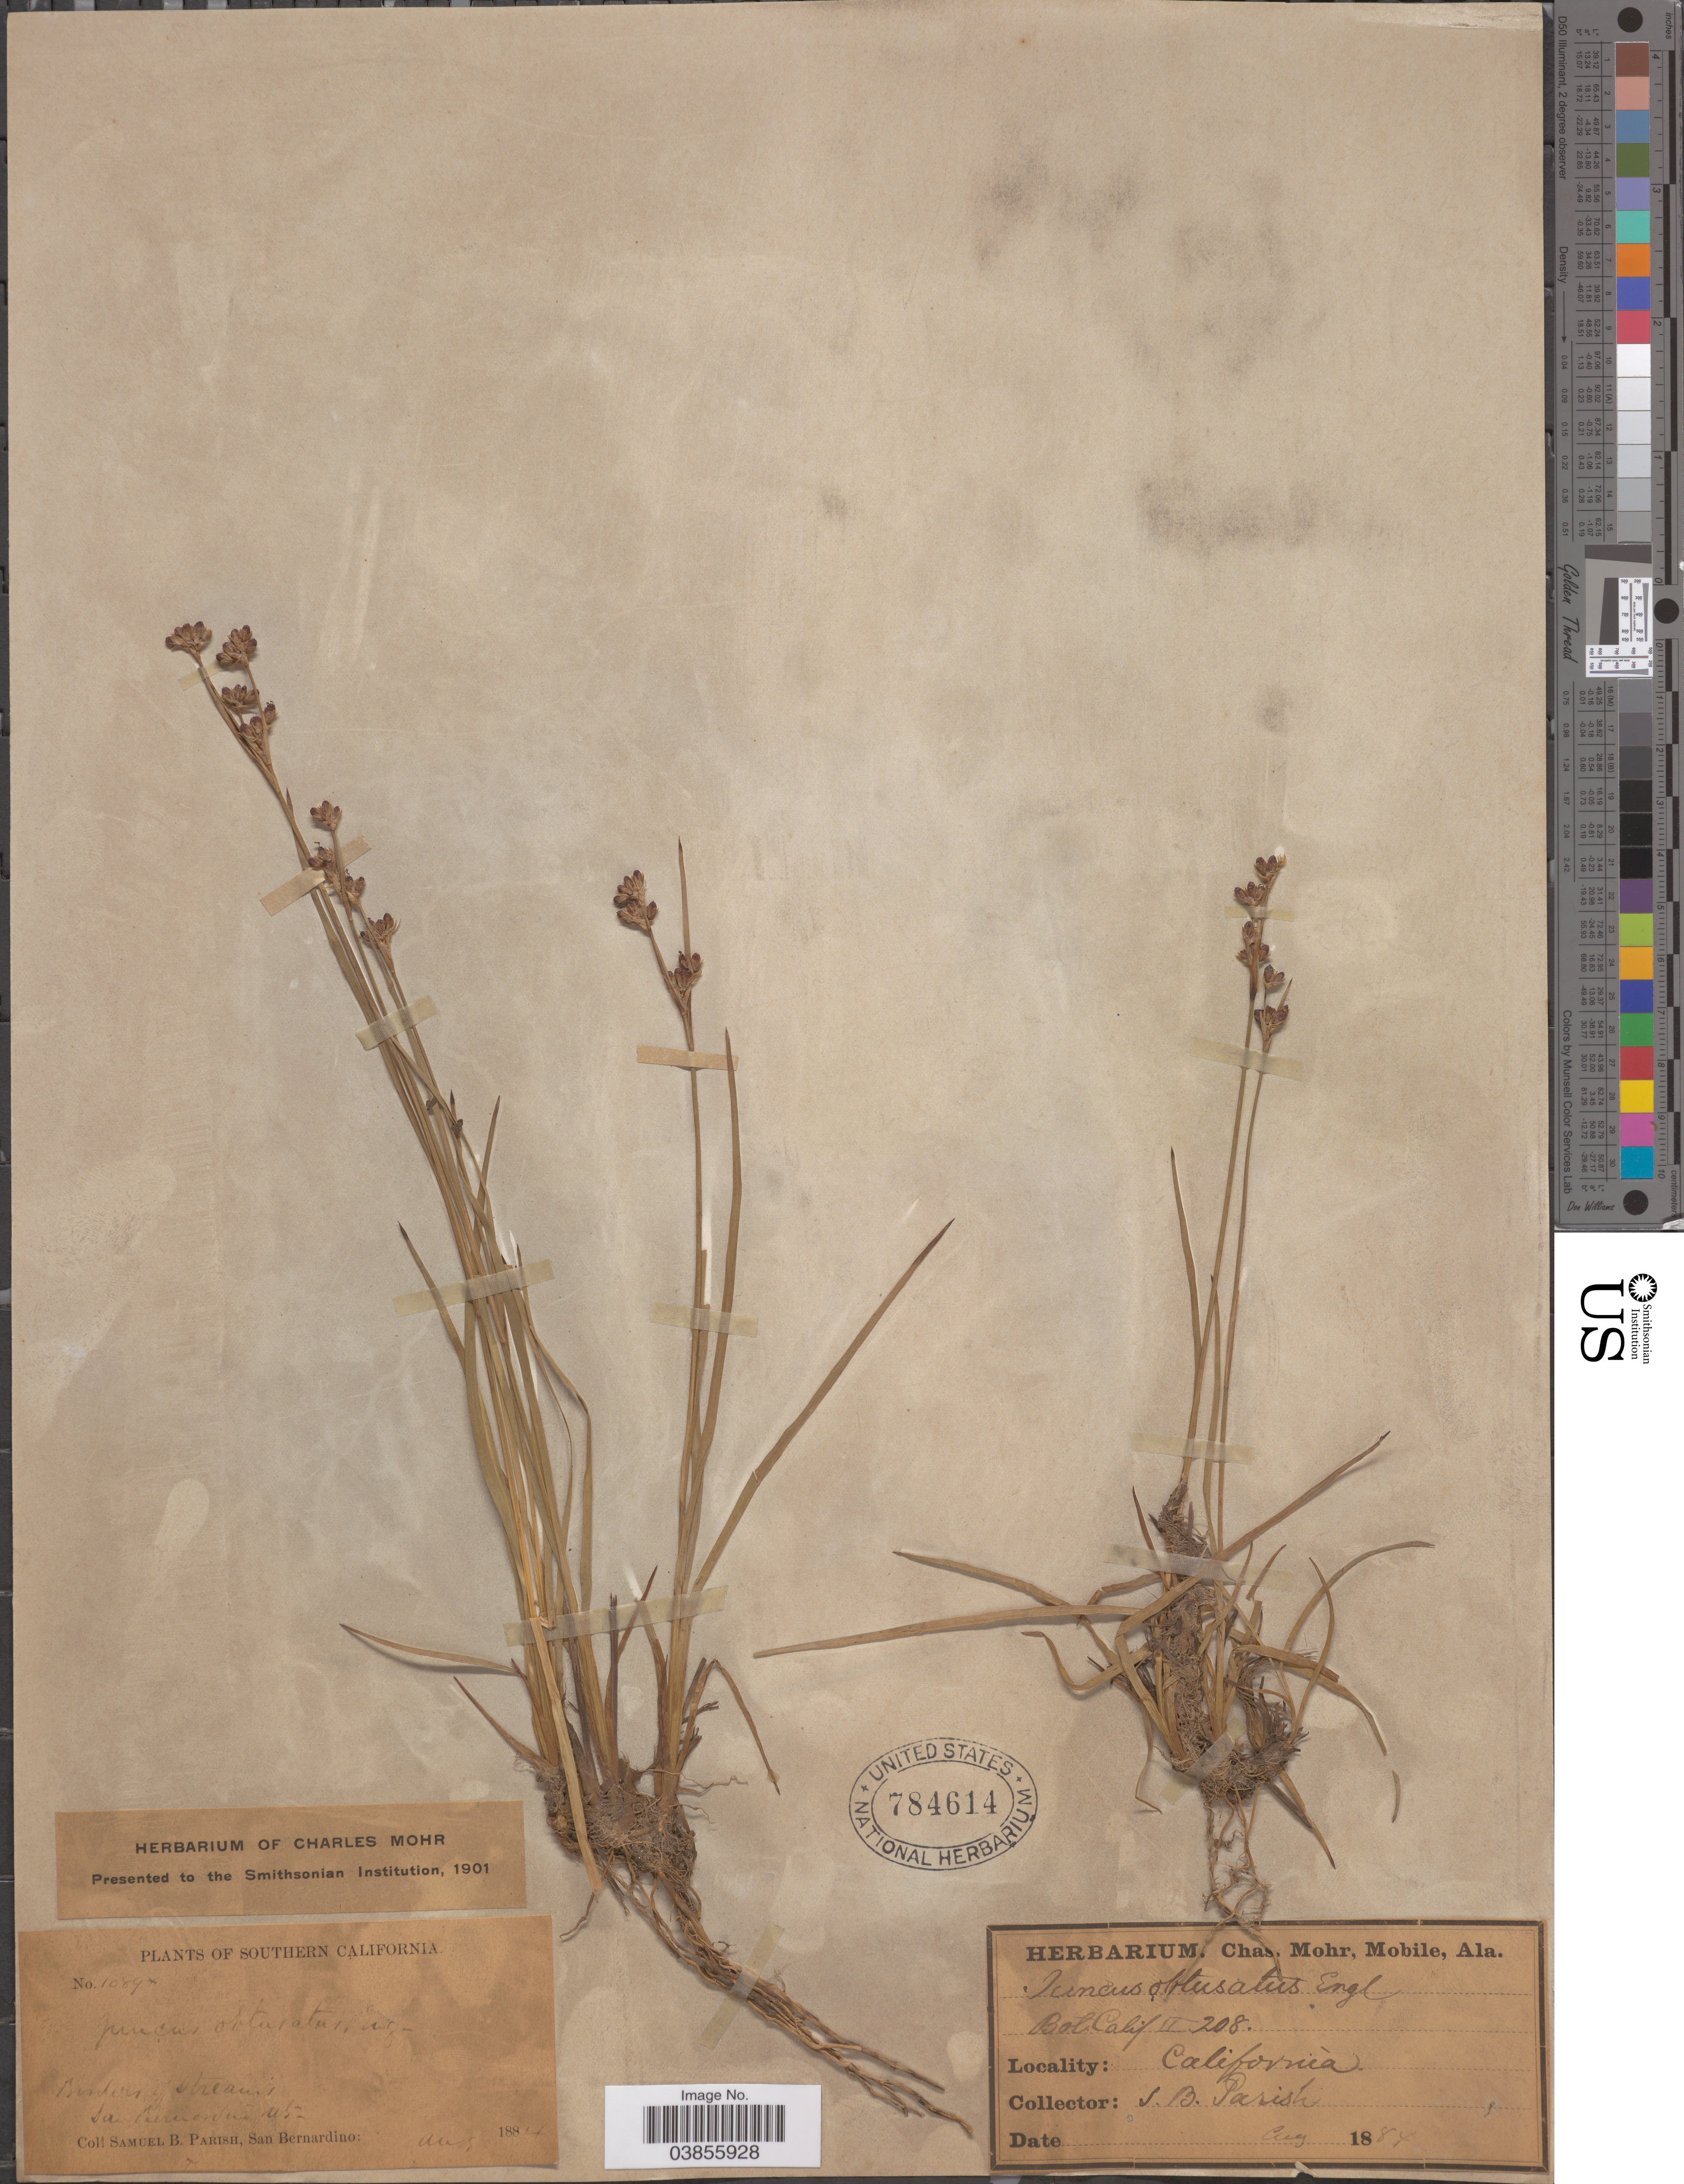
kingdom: Plantae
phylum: Tracheophyta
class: Liliopsida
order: Poales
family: Juncaceae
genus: Juncus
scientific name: Juncus obtusatus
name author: Kit. ex Schult.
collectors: S. B. Parish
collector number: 1089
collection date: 1884-08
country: United States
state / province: California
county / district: San Bernardino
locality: Southern California. Border of stream. San Bernardino Mts.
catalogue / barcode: US 784614